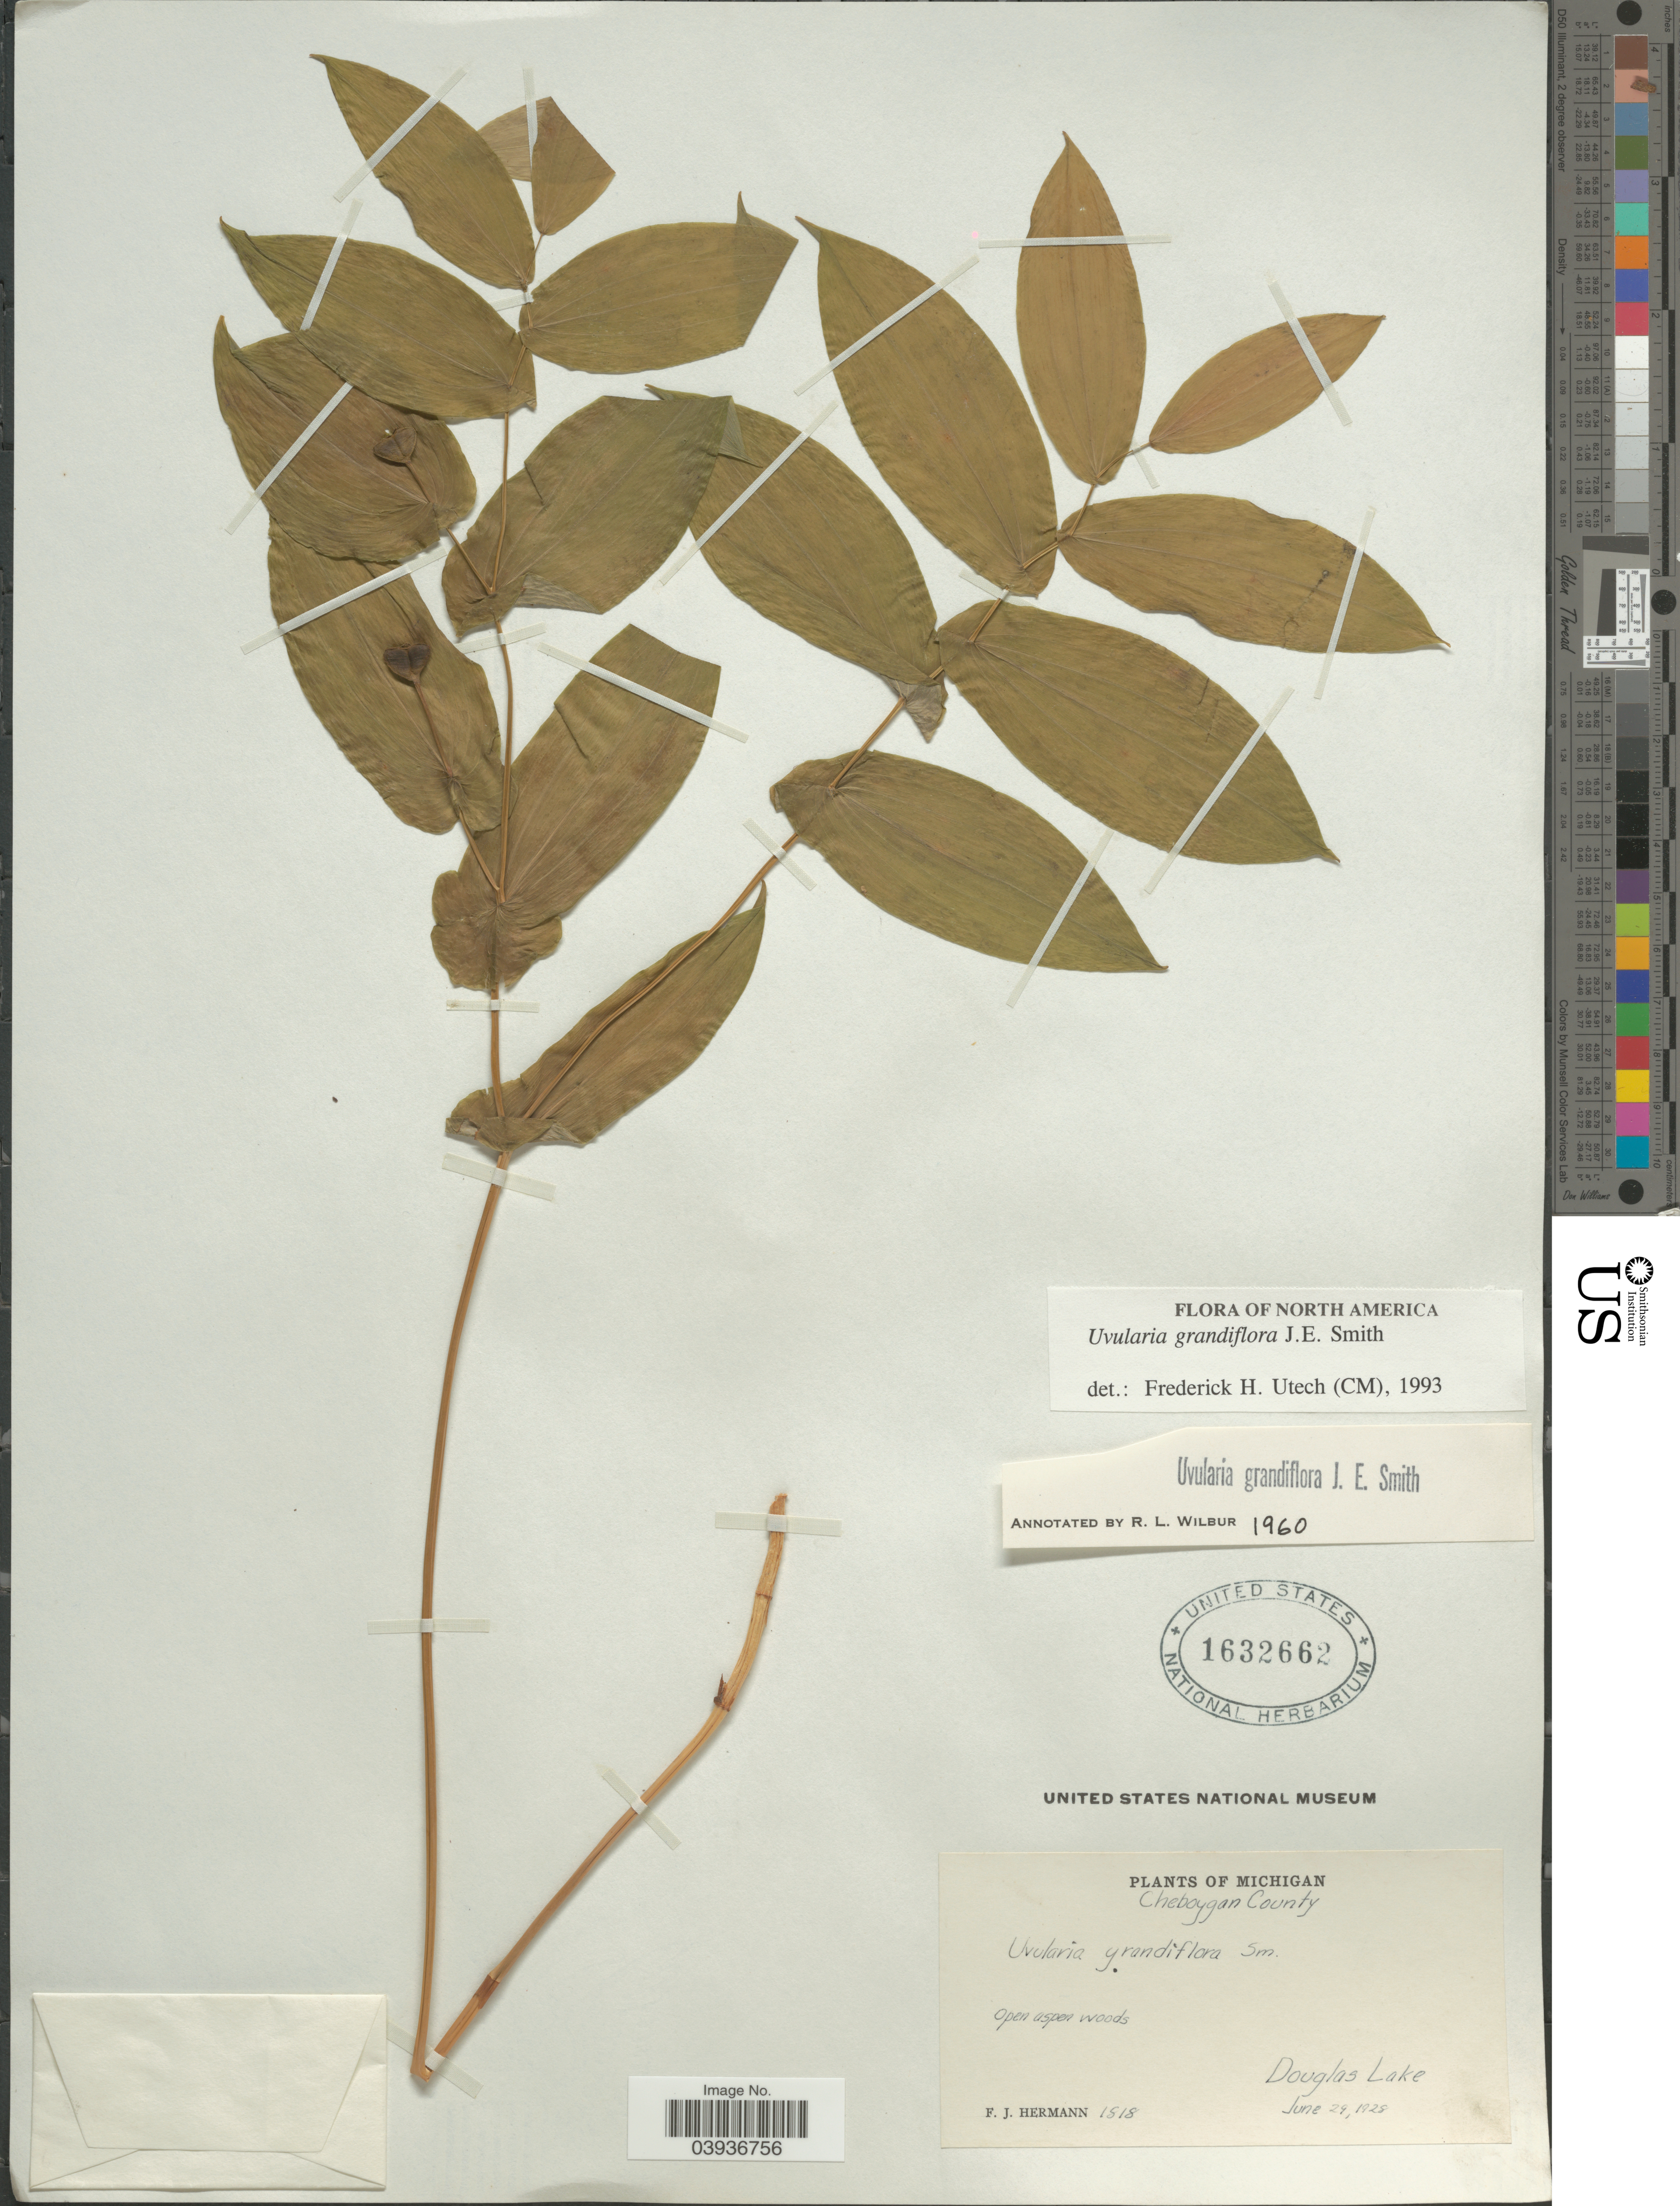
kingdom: Plantae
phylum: Tracheophyta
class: Liliopsida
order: Liliales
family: Colchicaceae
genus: Uvularia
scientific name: Uvularia grandiflora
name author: Sm.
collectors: F. J. Hermann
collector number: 1818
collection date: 1928-06-29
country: United States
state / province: Michigan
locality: Cheboygan County. Douglas Lake.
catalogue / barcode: US 1632662